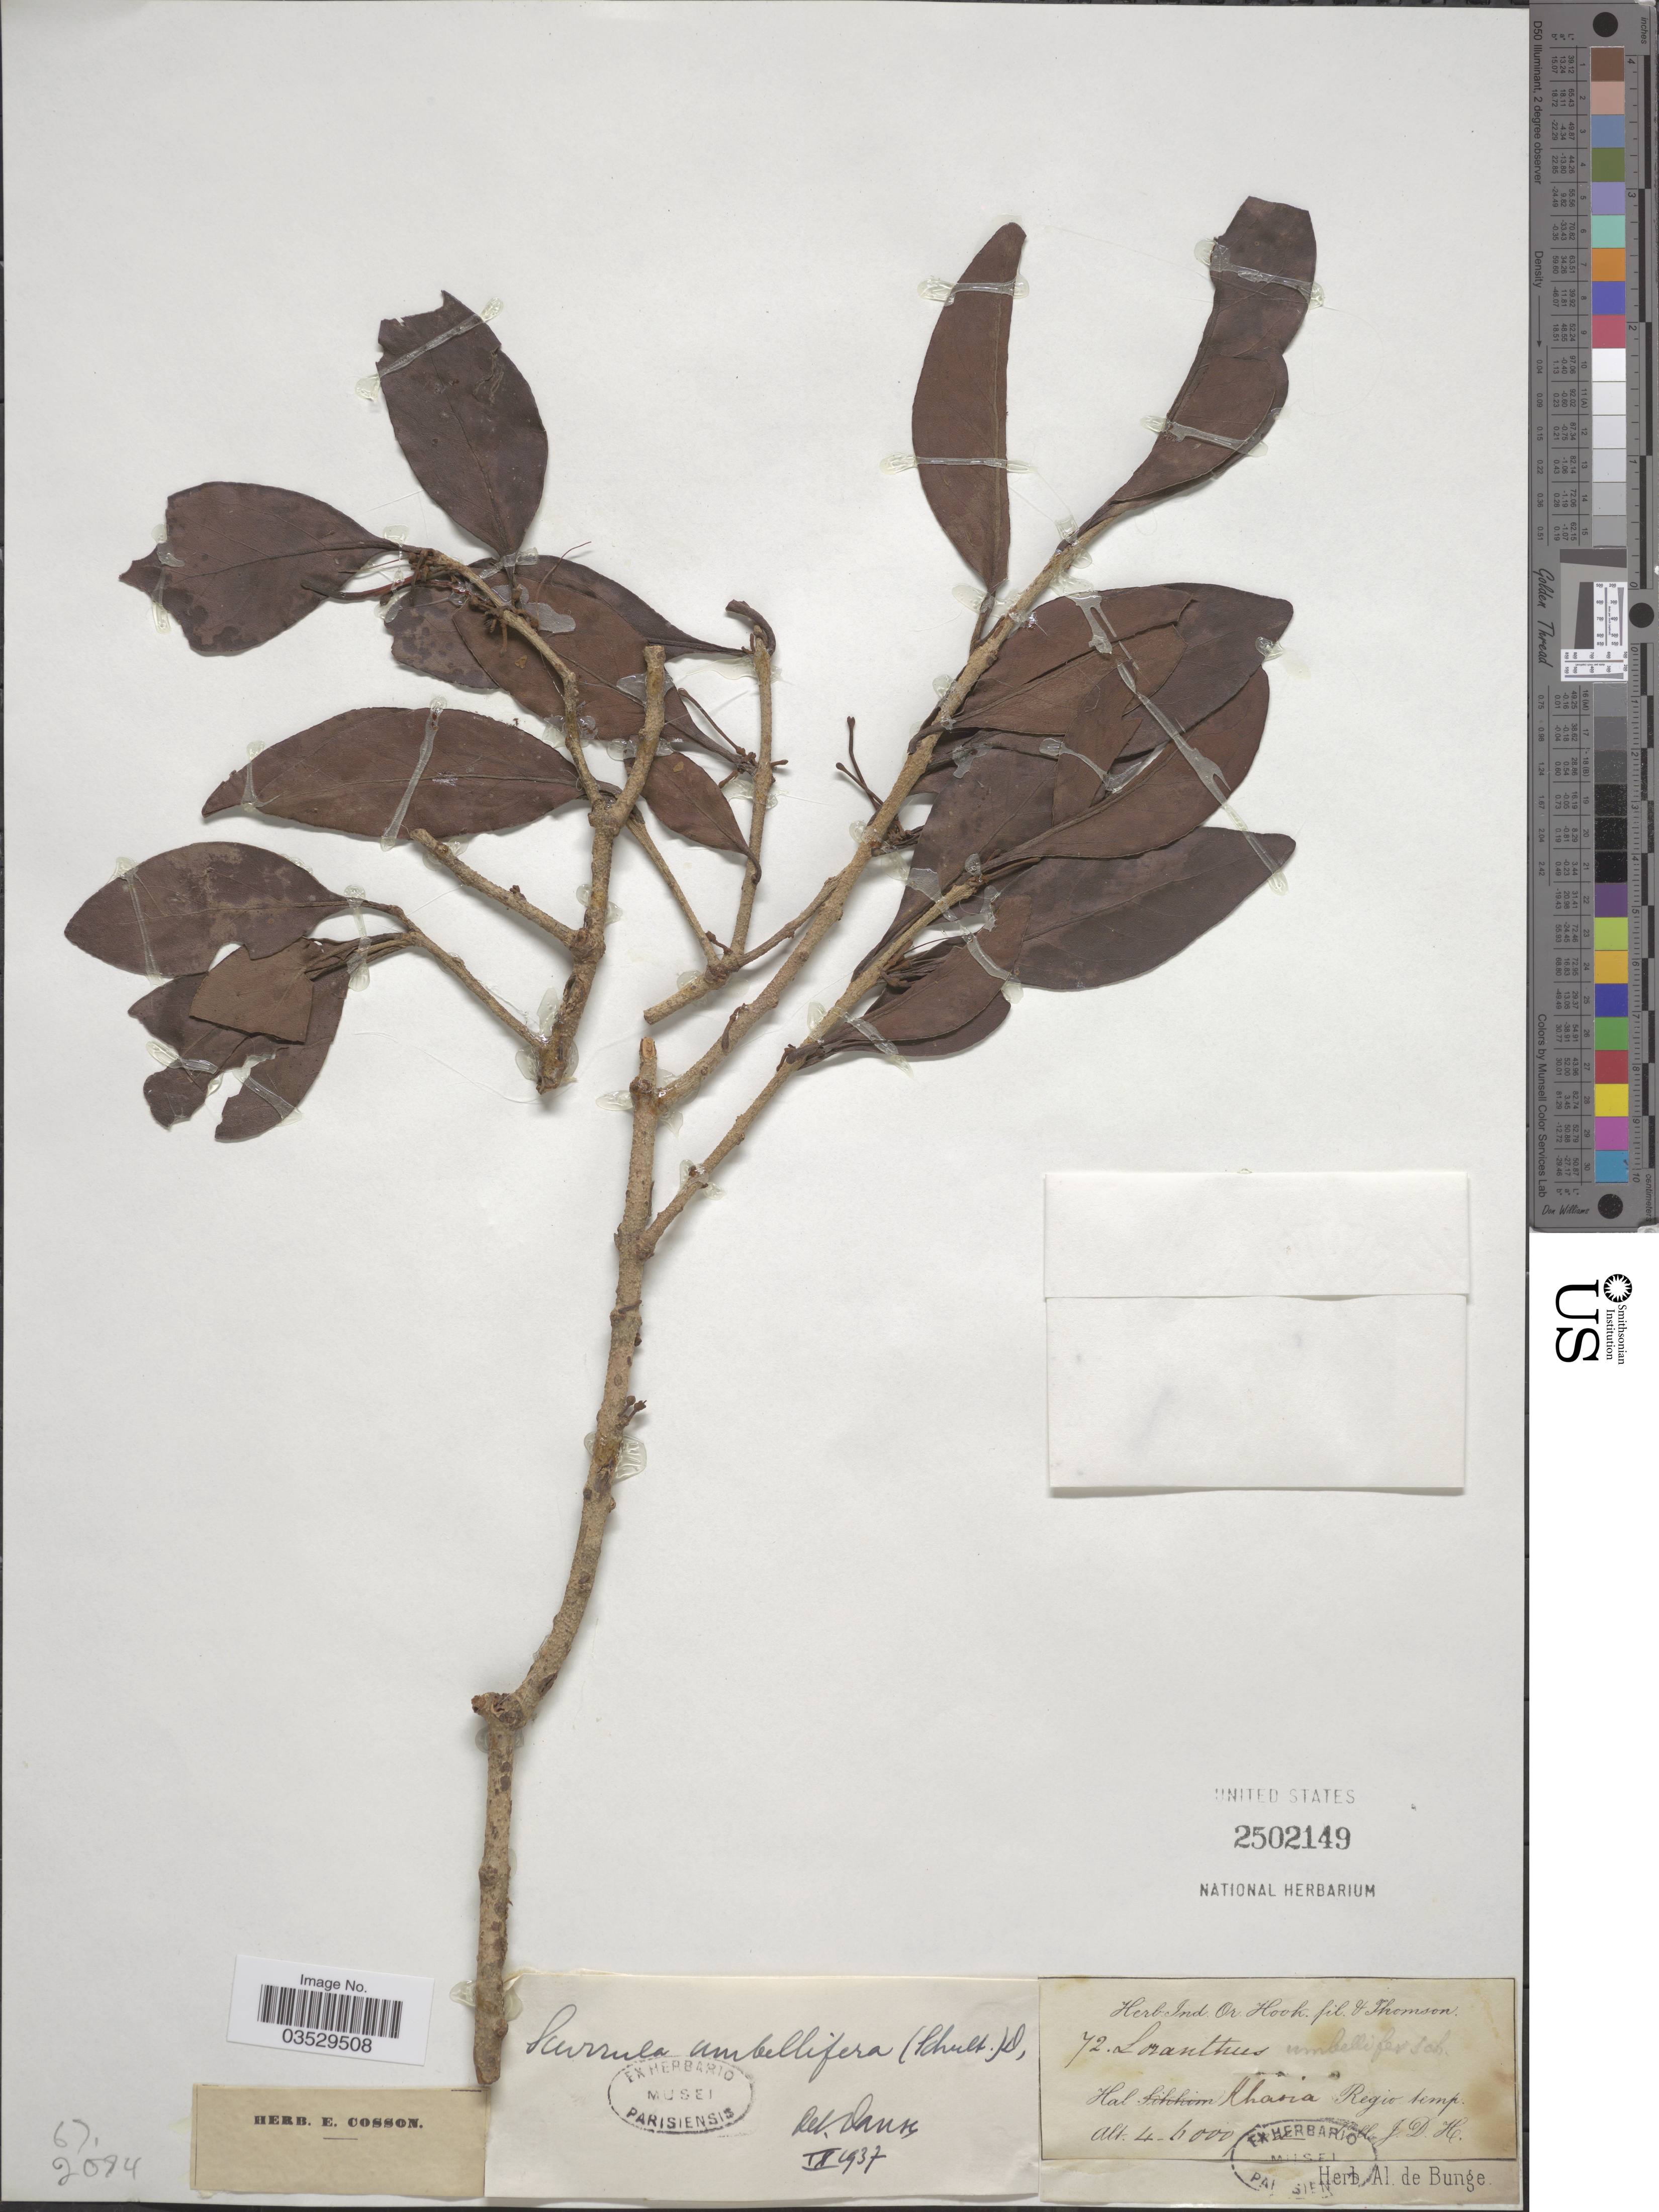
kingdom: Plantae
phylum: Tracheophyta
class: Magnoliopsida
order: Santalales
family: Loranthaceae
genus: Scurrula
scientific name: Scurrula umbellifer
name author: (Schult. f.) G. Don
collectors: J. D. Hooker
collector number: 72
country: India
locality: Khasia, Regio temp.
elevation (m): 1219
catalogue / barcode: US 2502149